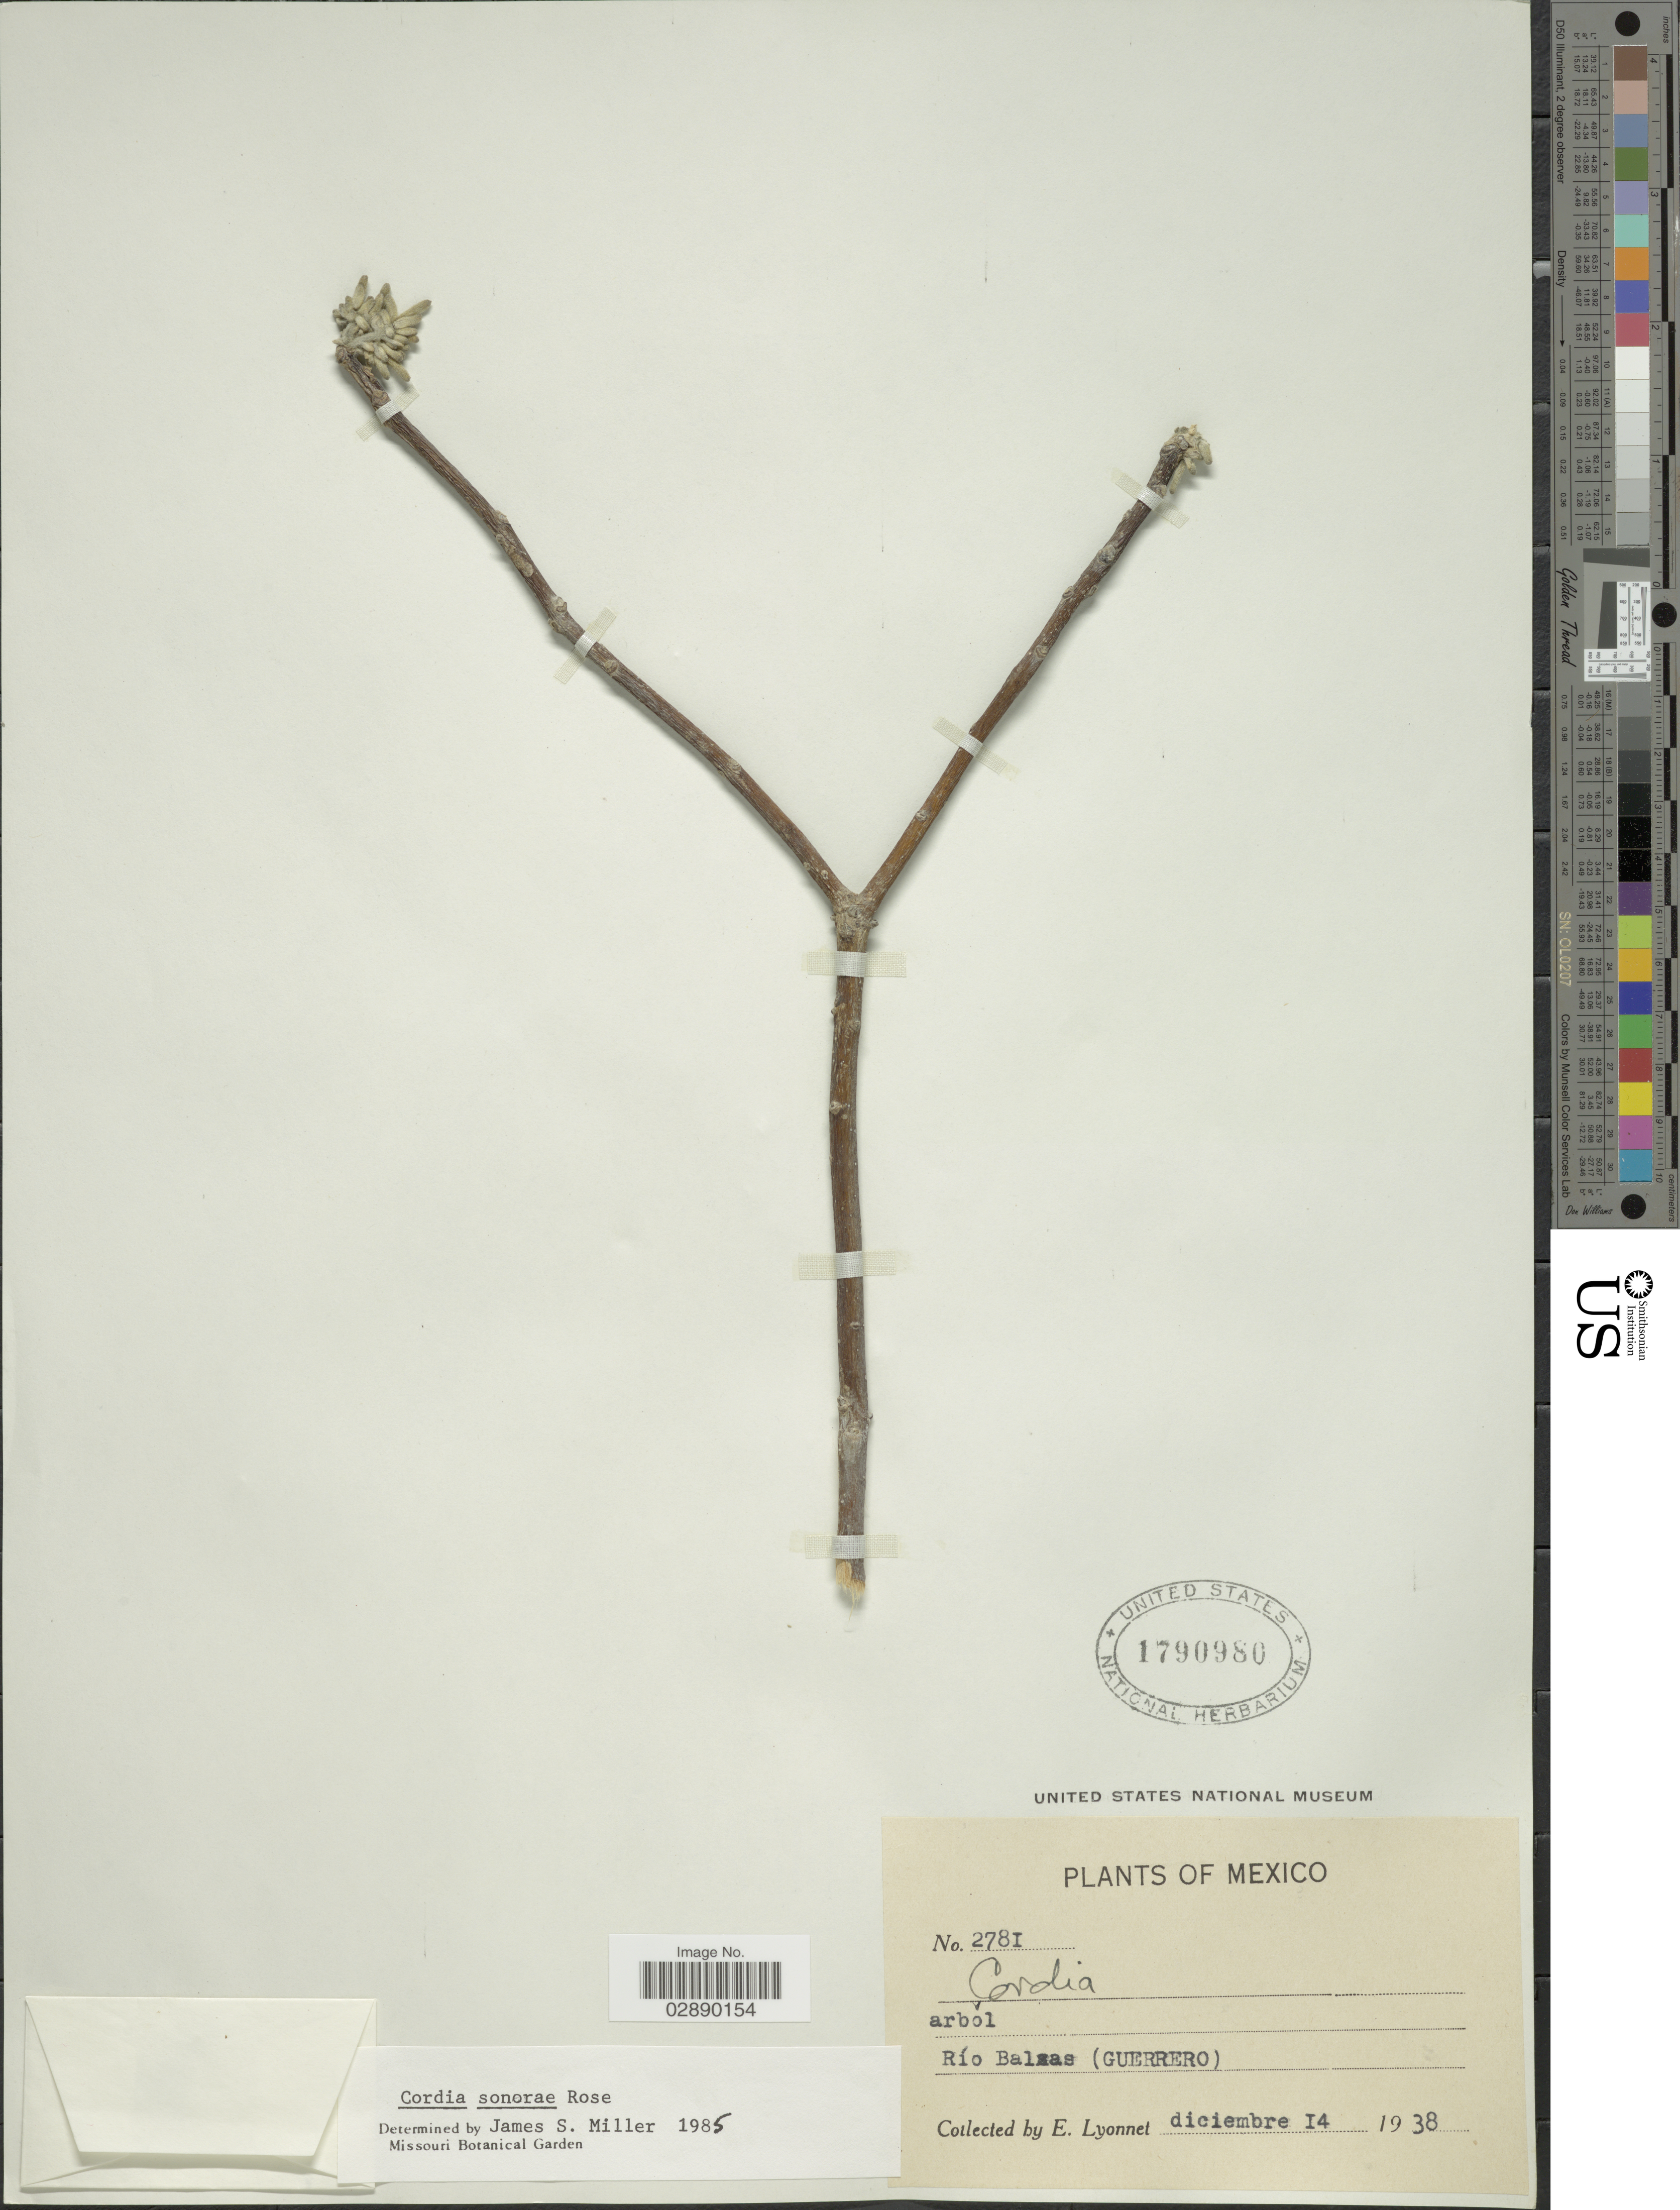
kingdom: Plantae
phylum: Tracheophyta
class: Magnoliopsida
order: Boraginales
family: Cordiaceae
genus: Cordia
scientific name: Cordia sonorae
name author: Rose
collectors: E. Lyonnet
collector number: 2781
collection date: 1938-12-14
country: Mexico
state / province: Guerrero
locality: Río Balzas.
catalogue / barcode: US 1790980